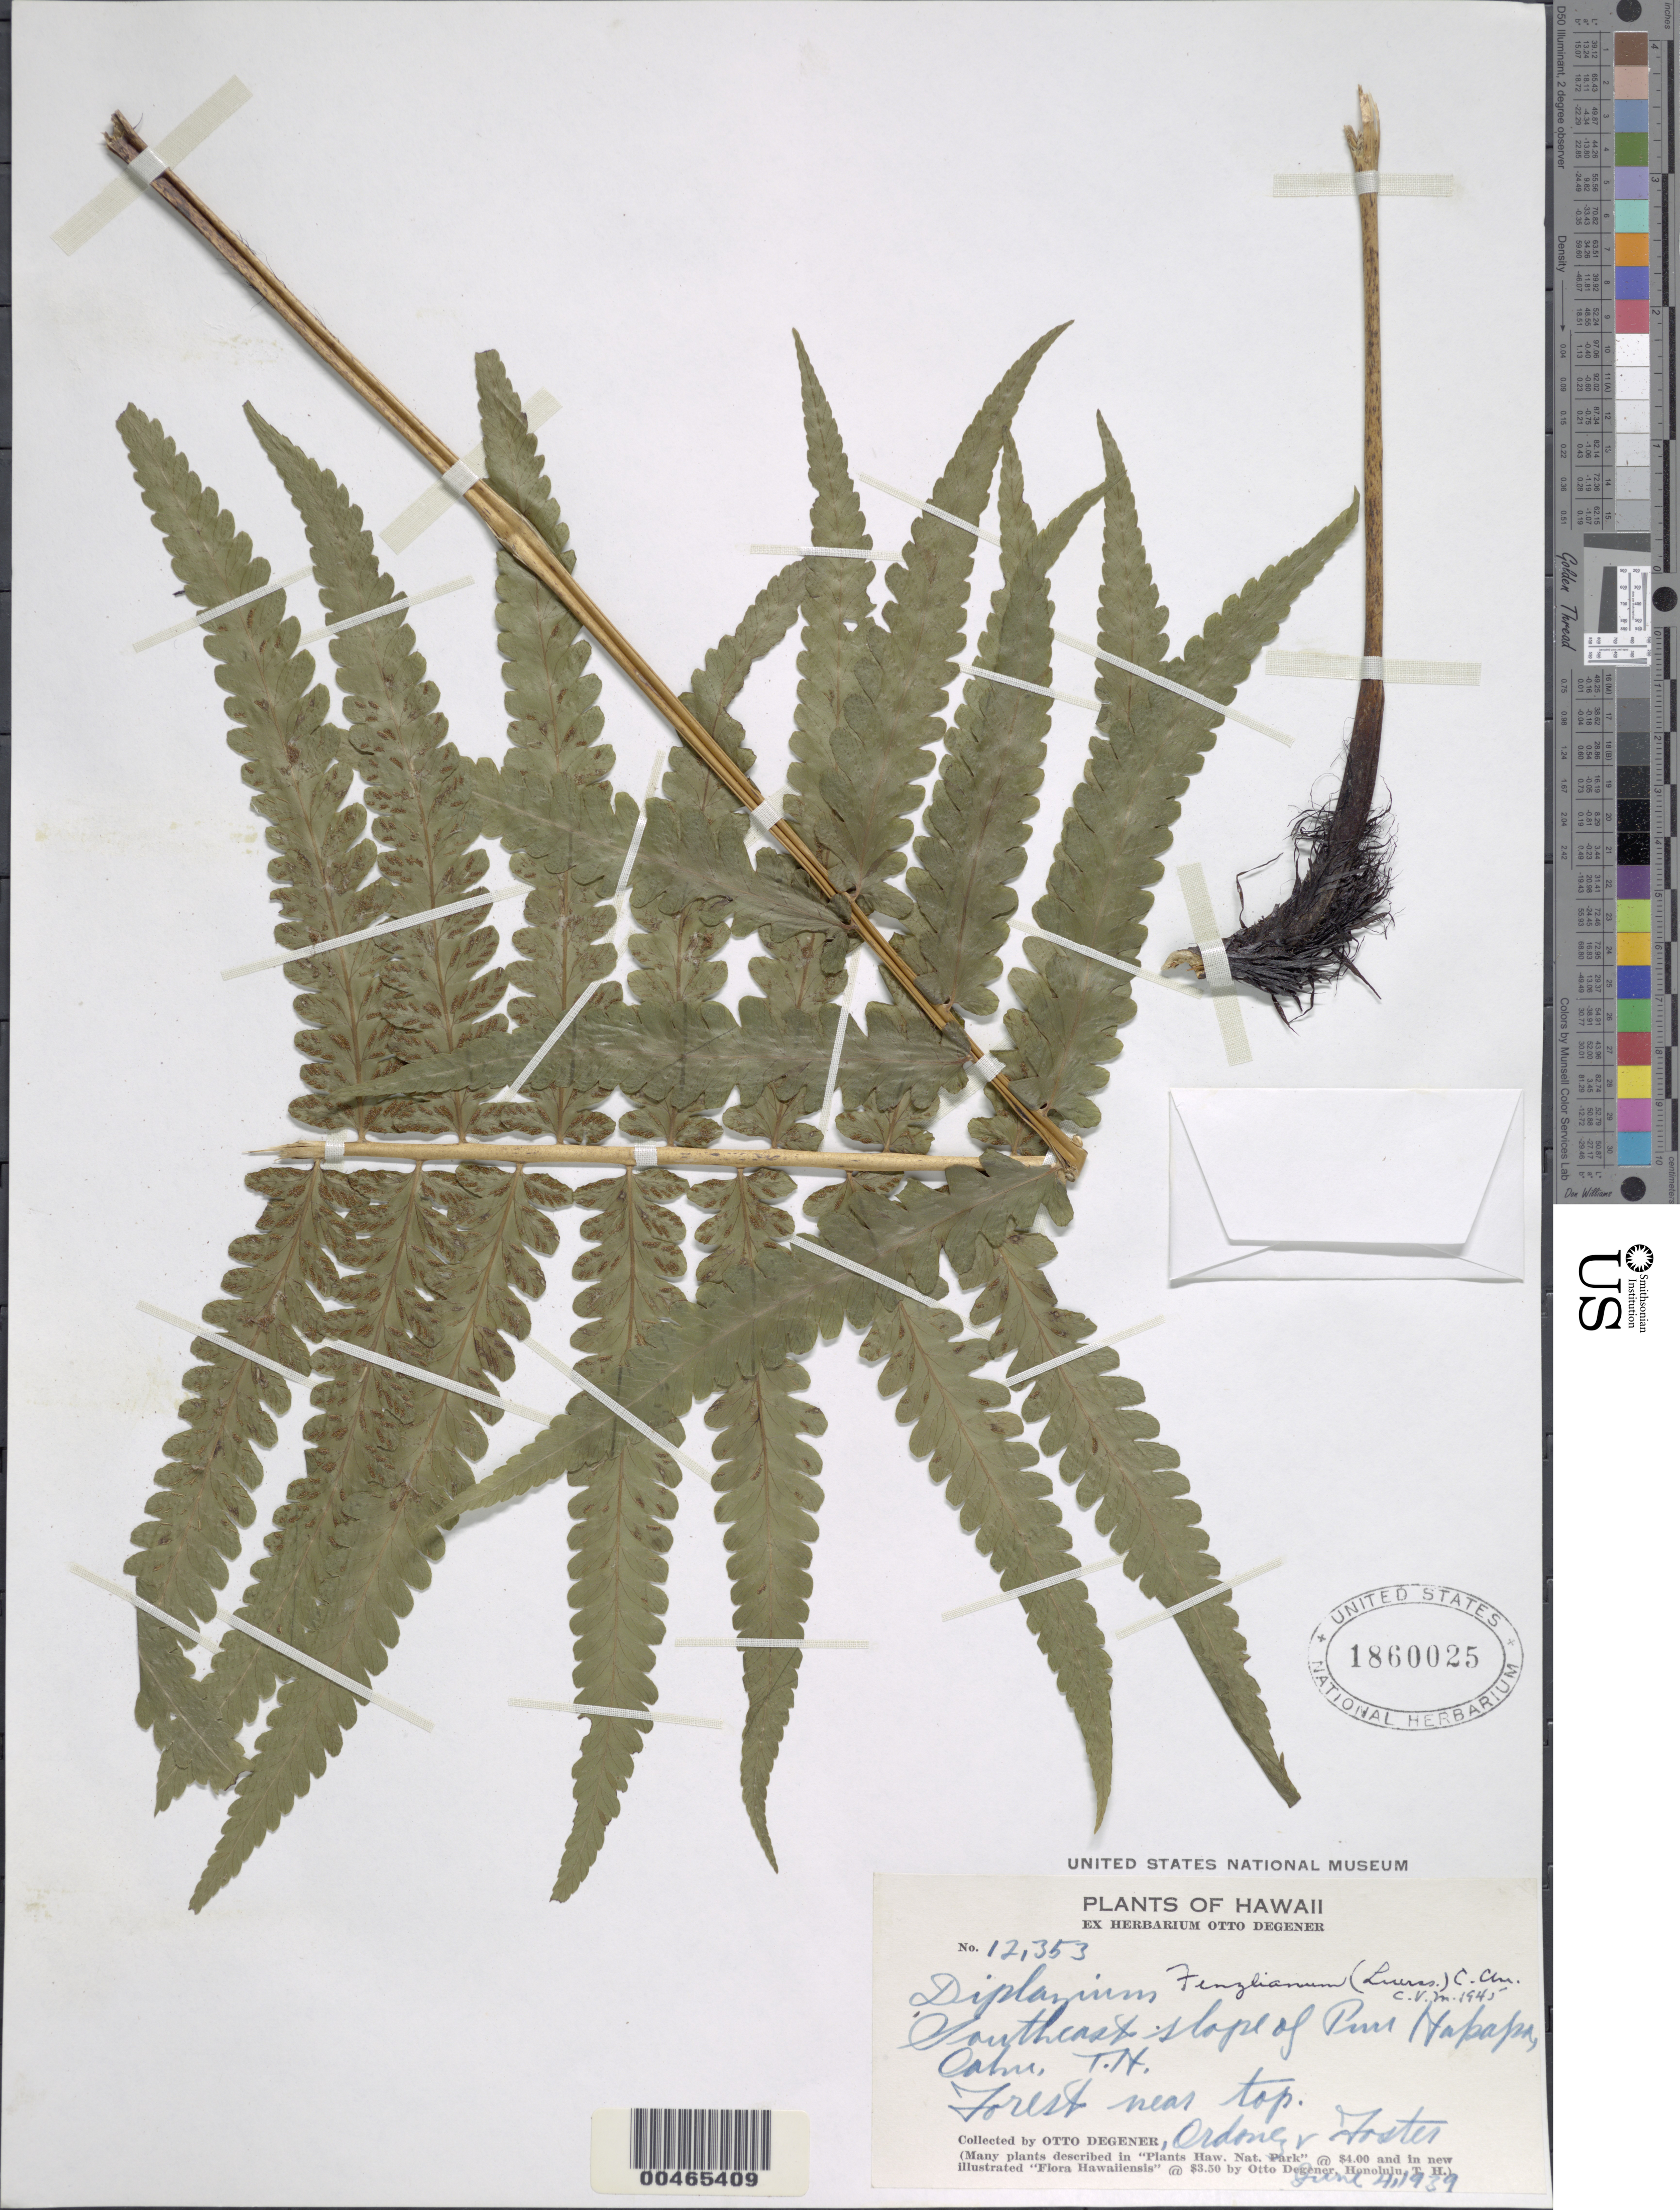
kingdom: Plantae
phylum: Tracheophyta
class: Polypodiopsida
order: Polypodiales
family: Athyriaceae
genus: Deparia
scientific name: Deparia fenzliana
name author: (Luerss.) M. Kato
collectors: O. Degener, Ordonez & R. B. Foster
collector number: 12353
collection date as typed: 4 Jun 1939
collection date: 1939-06-04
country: United States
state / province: Hawaii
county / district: Honolulu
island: Oahu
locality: SE slope of Puu Hapapa, Oahu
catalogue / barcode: US 1860025